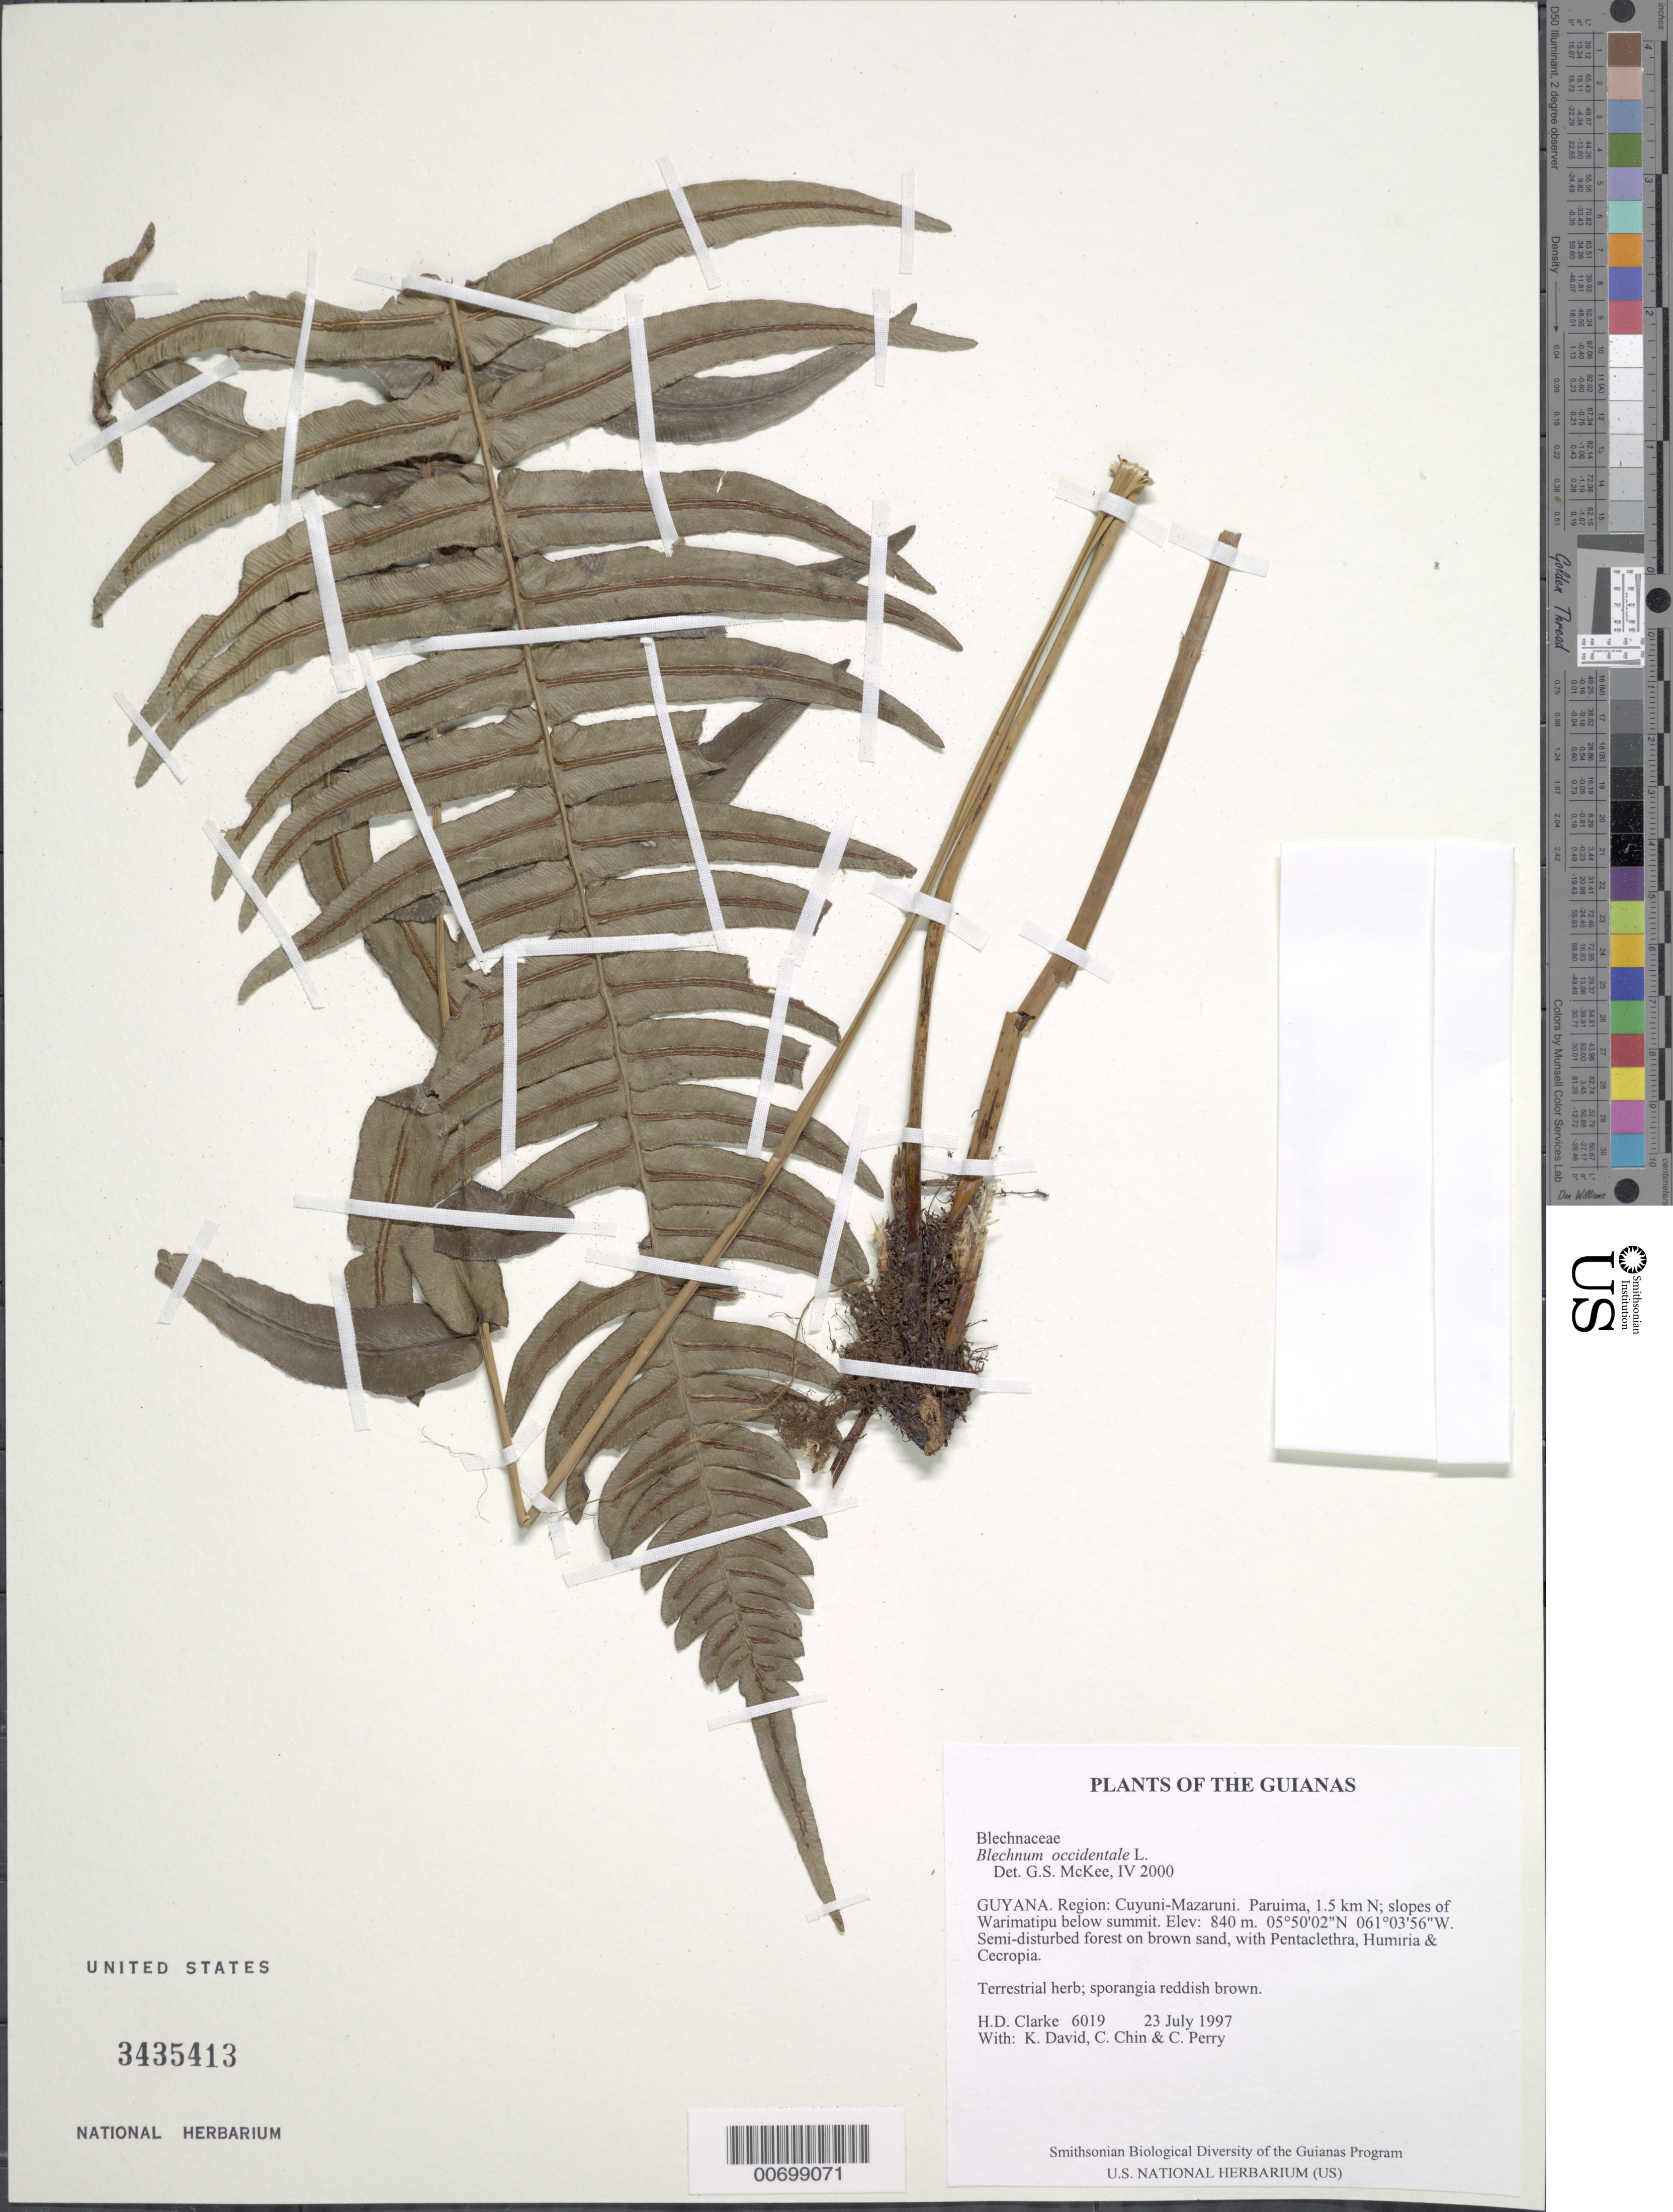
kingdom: Plantae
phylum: Tracheophyta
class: Polypodiopsida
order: Polypodiales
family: Blechnaceae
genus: Blechnum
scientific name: Blechnum occidentale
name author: L.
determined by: McKee, G. S., (US), NMNH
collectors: H. D. Clarke, K. David, C. Chin & C. Perry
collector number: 6019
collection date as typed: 23 July 1997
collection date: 1997-07-23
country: Guyana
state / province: Cuyuni-Mazaruni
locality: Paruima, 1.5 km N; slopes of Warimatipu below summit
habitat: Semi-disturbed forest on brown sand, with Pentaclethra, Humiria & Cecropia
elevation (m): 840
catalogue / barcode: US 3435413